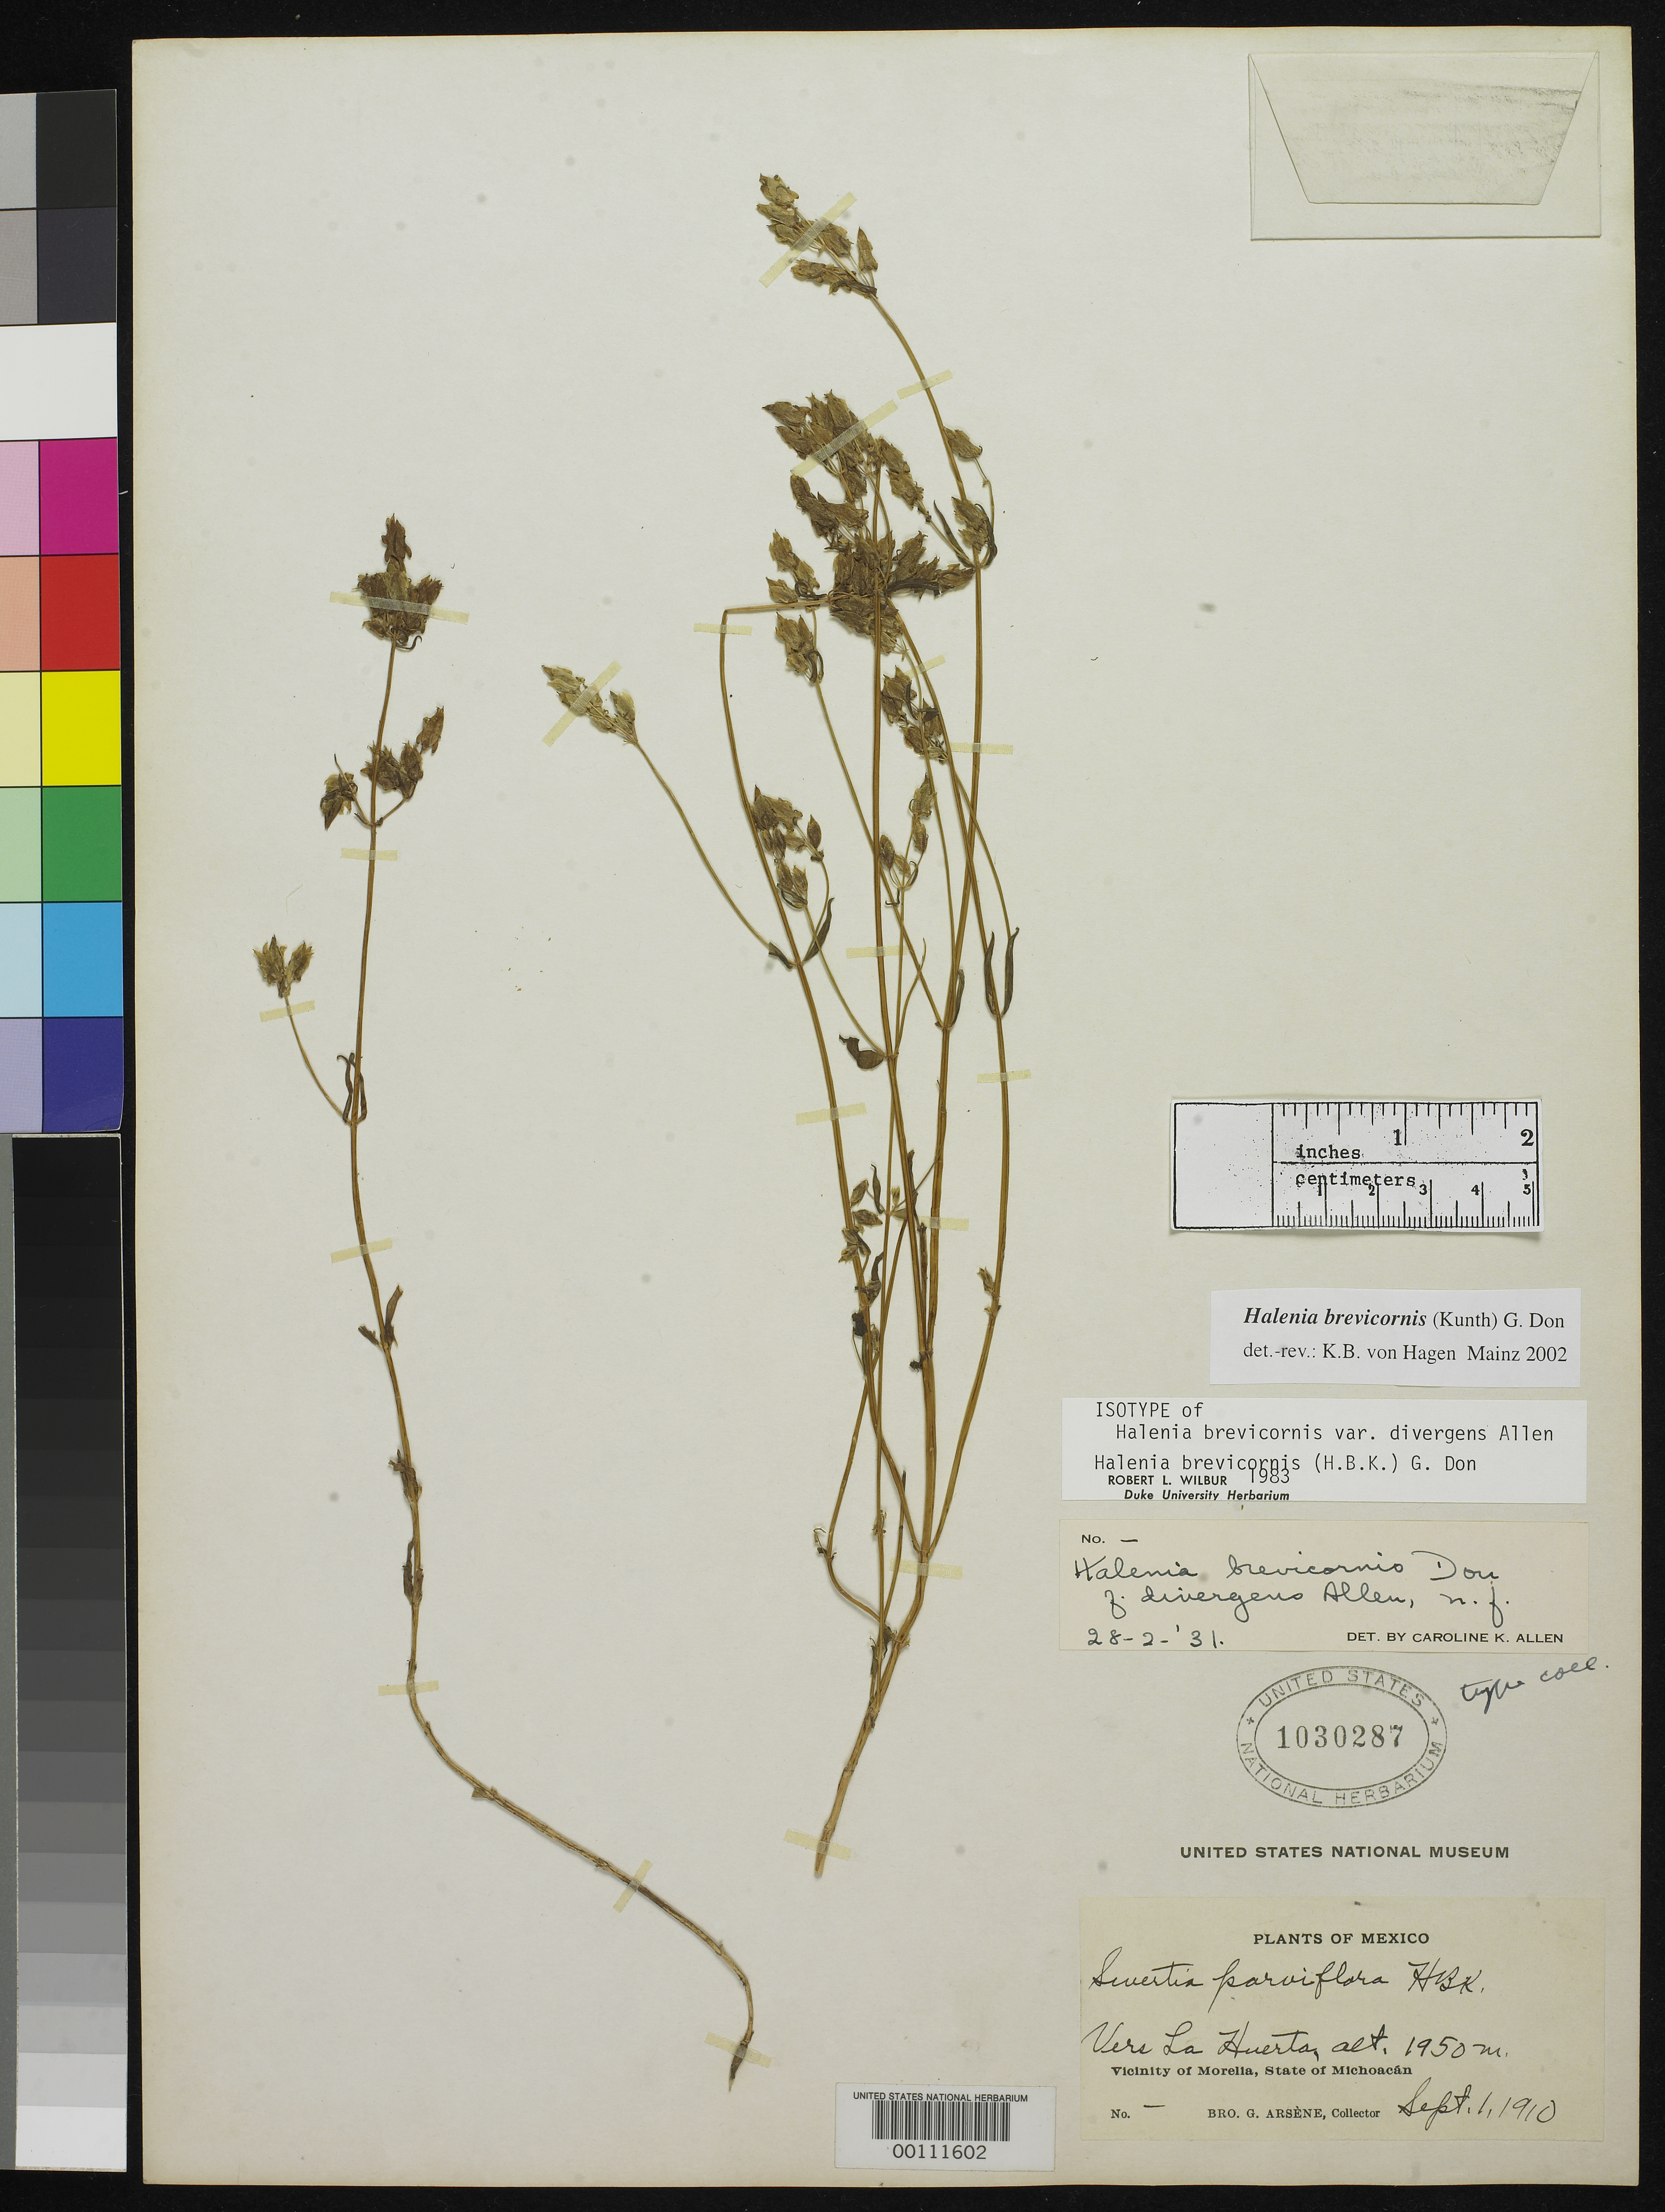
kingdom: Plantae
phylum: Tracheophyta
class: Magnoliopsida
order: Gentianales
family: Gentianaceae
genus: Halenia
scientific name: Halenia brevicornis var. divergens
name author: C.K. Allen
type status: Isotype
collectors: Bro. G. Arsène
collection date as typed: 01 Sep 1910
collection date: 1910-09-01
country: Mexico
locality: Vicinity of Morelia, near Lahuerta.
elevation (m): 1950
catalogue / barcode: US 1030287